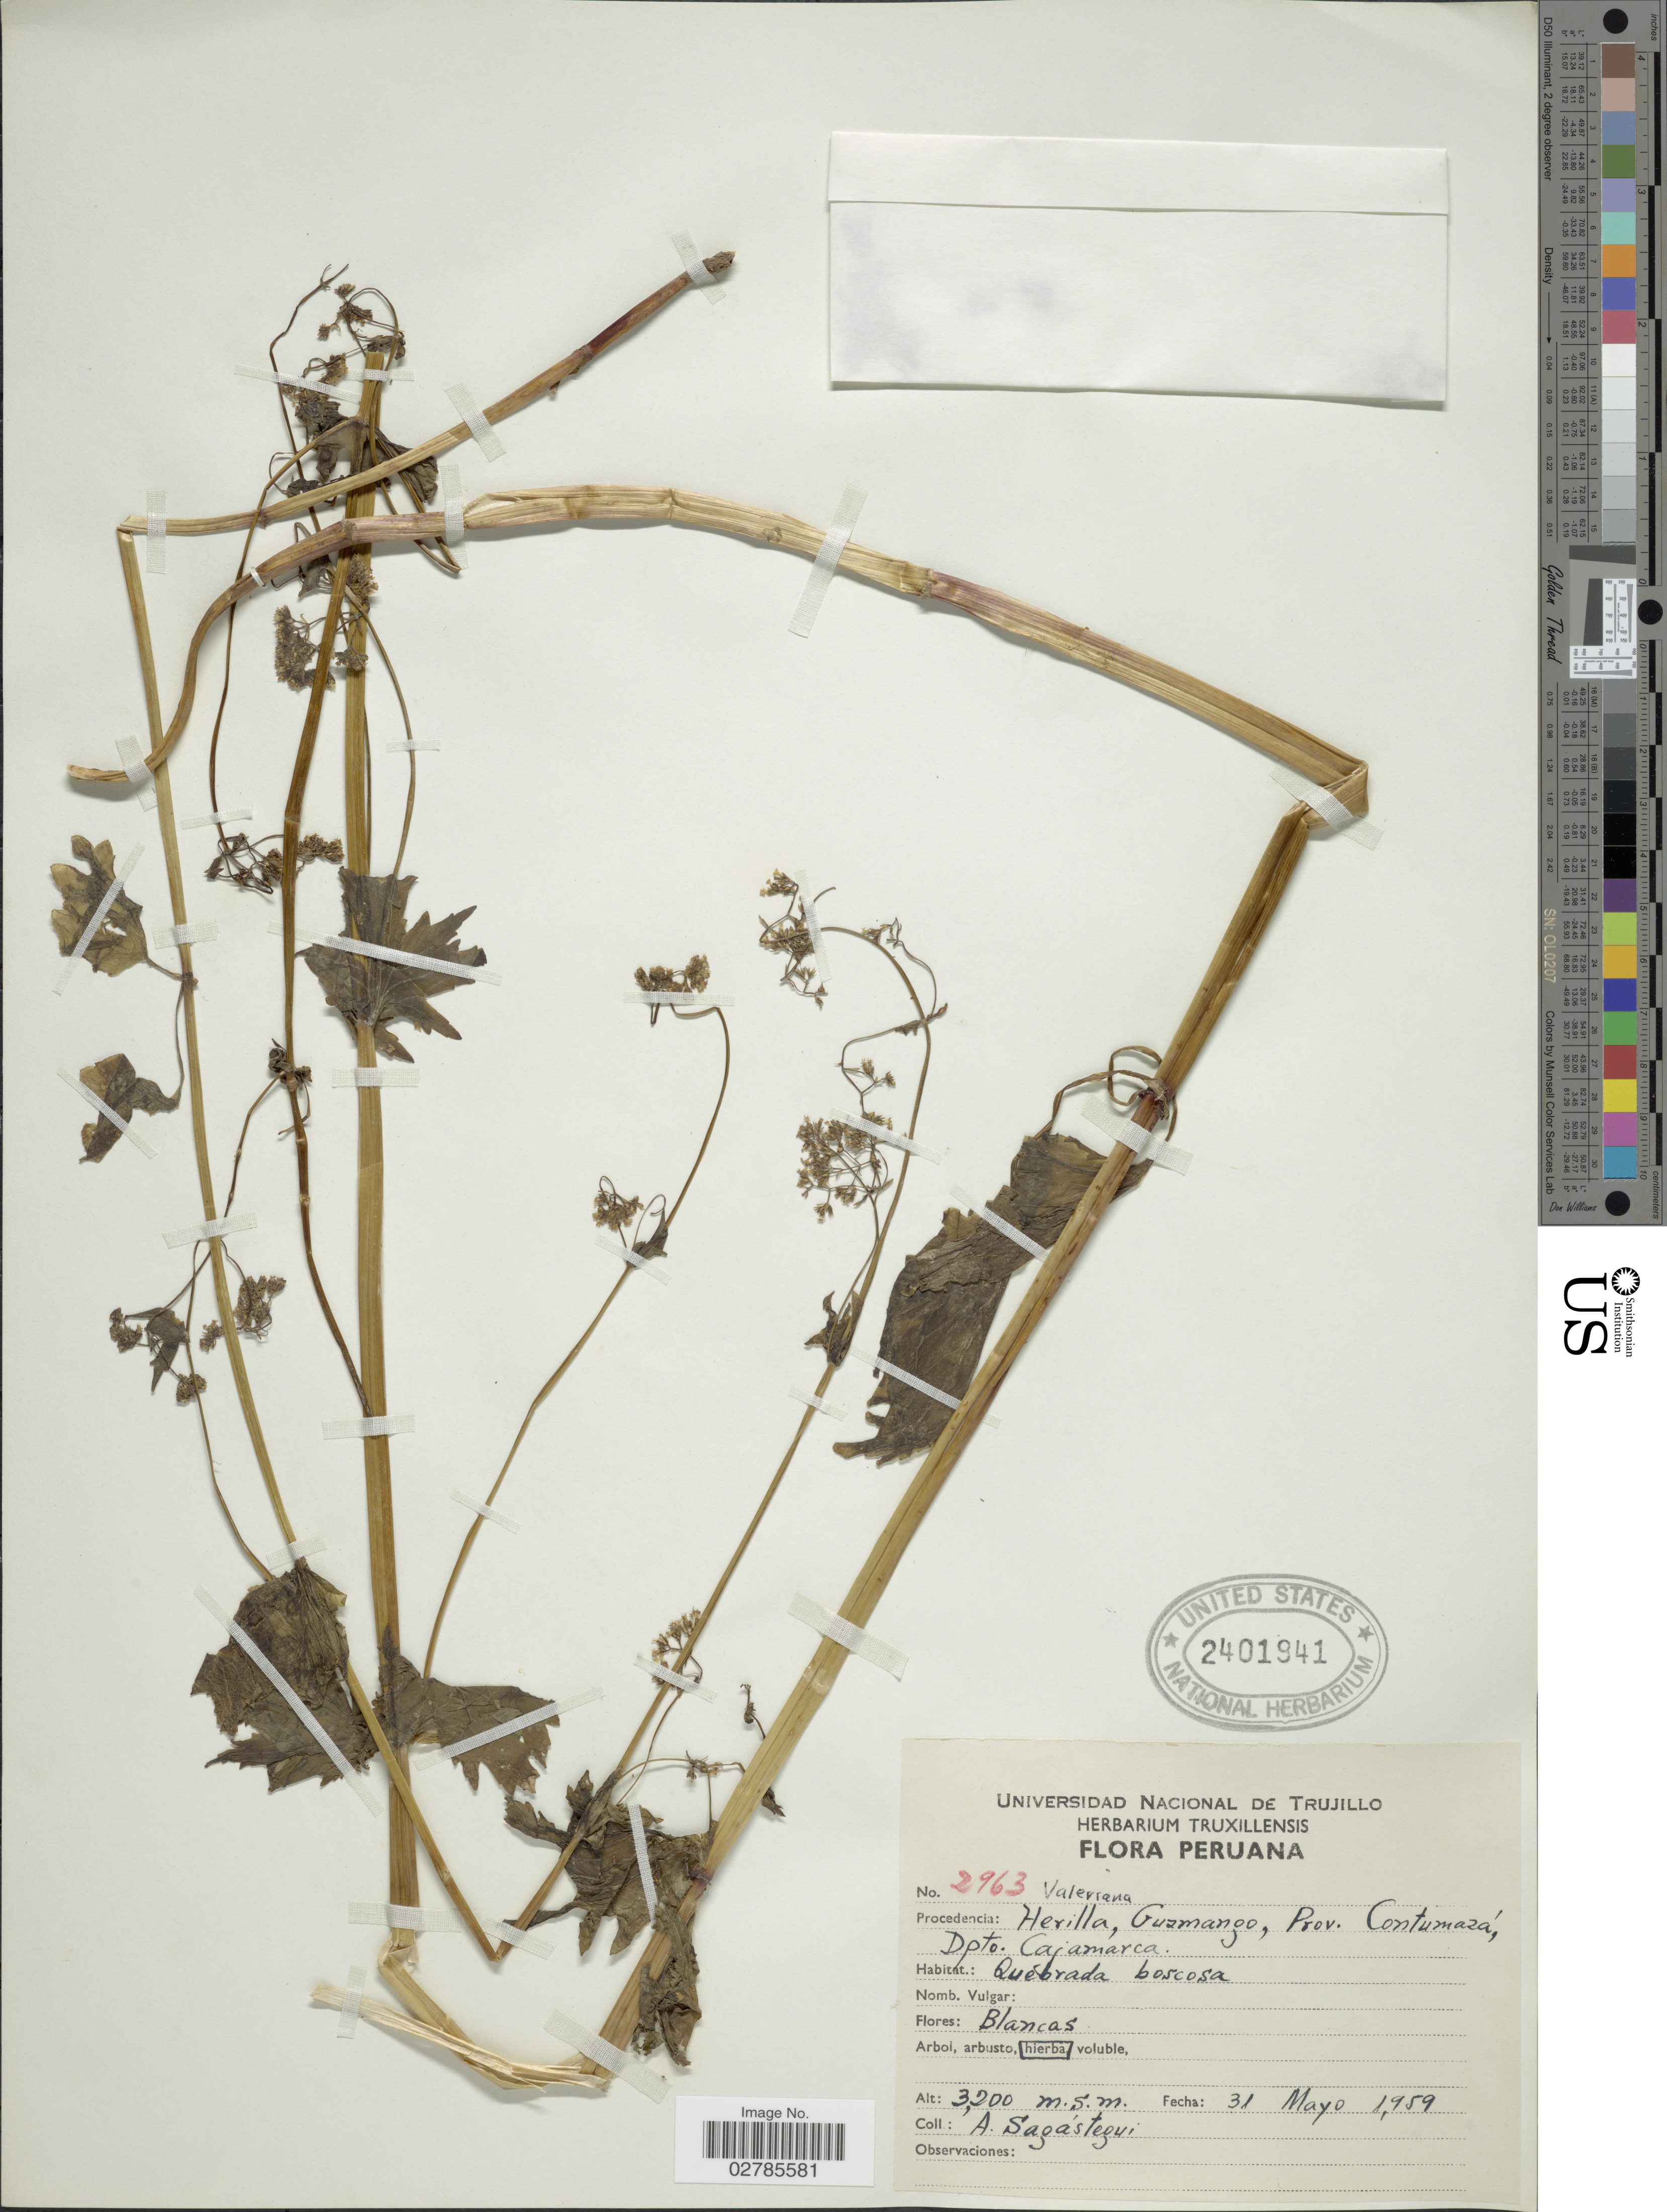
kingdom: Plantae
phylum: Tracheophyta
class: Magnoliopsida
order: Dipsacales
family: Caprifoliaceae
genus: Valeriana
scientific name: Valeriana sp.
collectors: A. Sagástequi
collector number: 2963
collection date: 1959-05-31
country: Peru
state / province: Cajamarca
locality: Procedencia: Herilla, Guzmango, Prov. Contumazá, Dpto. Cajamarca.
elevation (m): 3200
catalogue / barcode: US 2401941